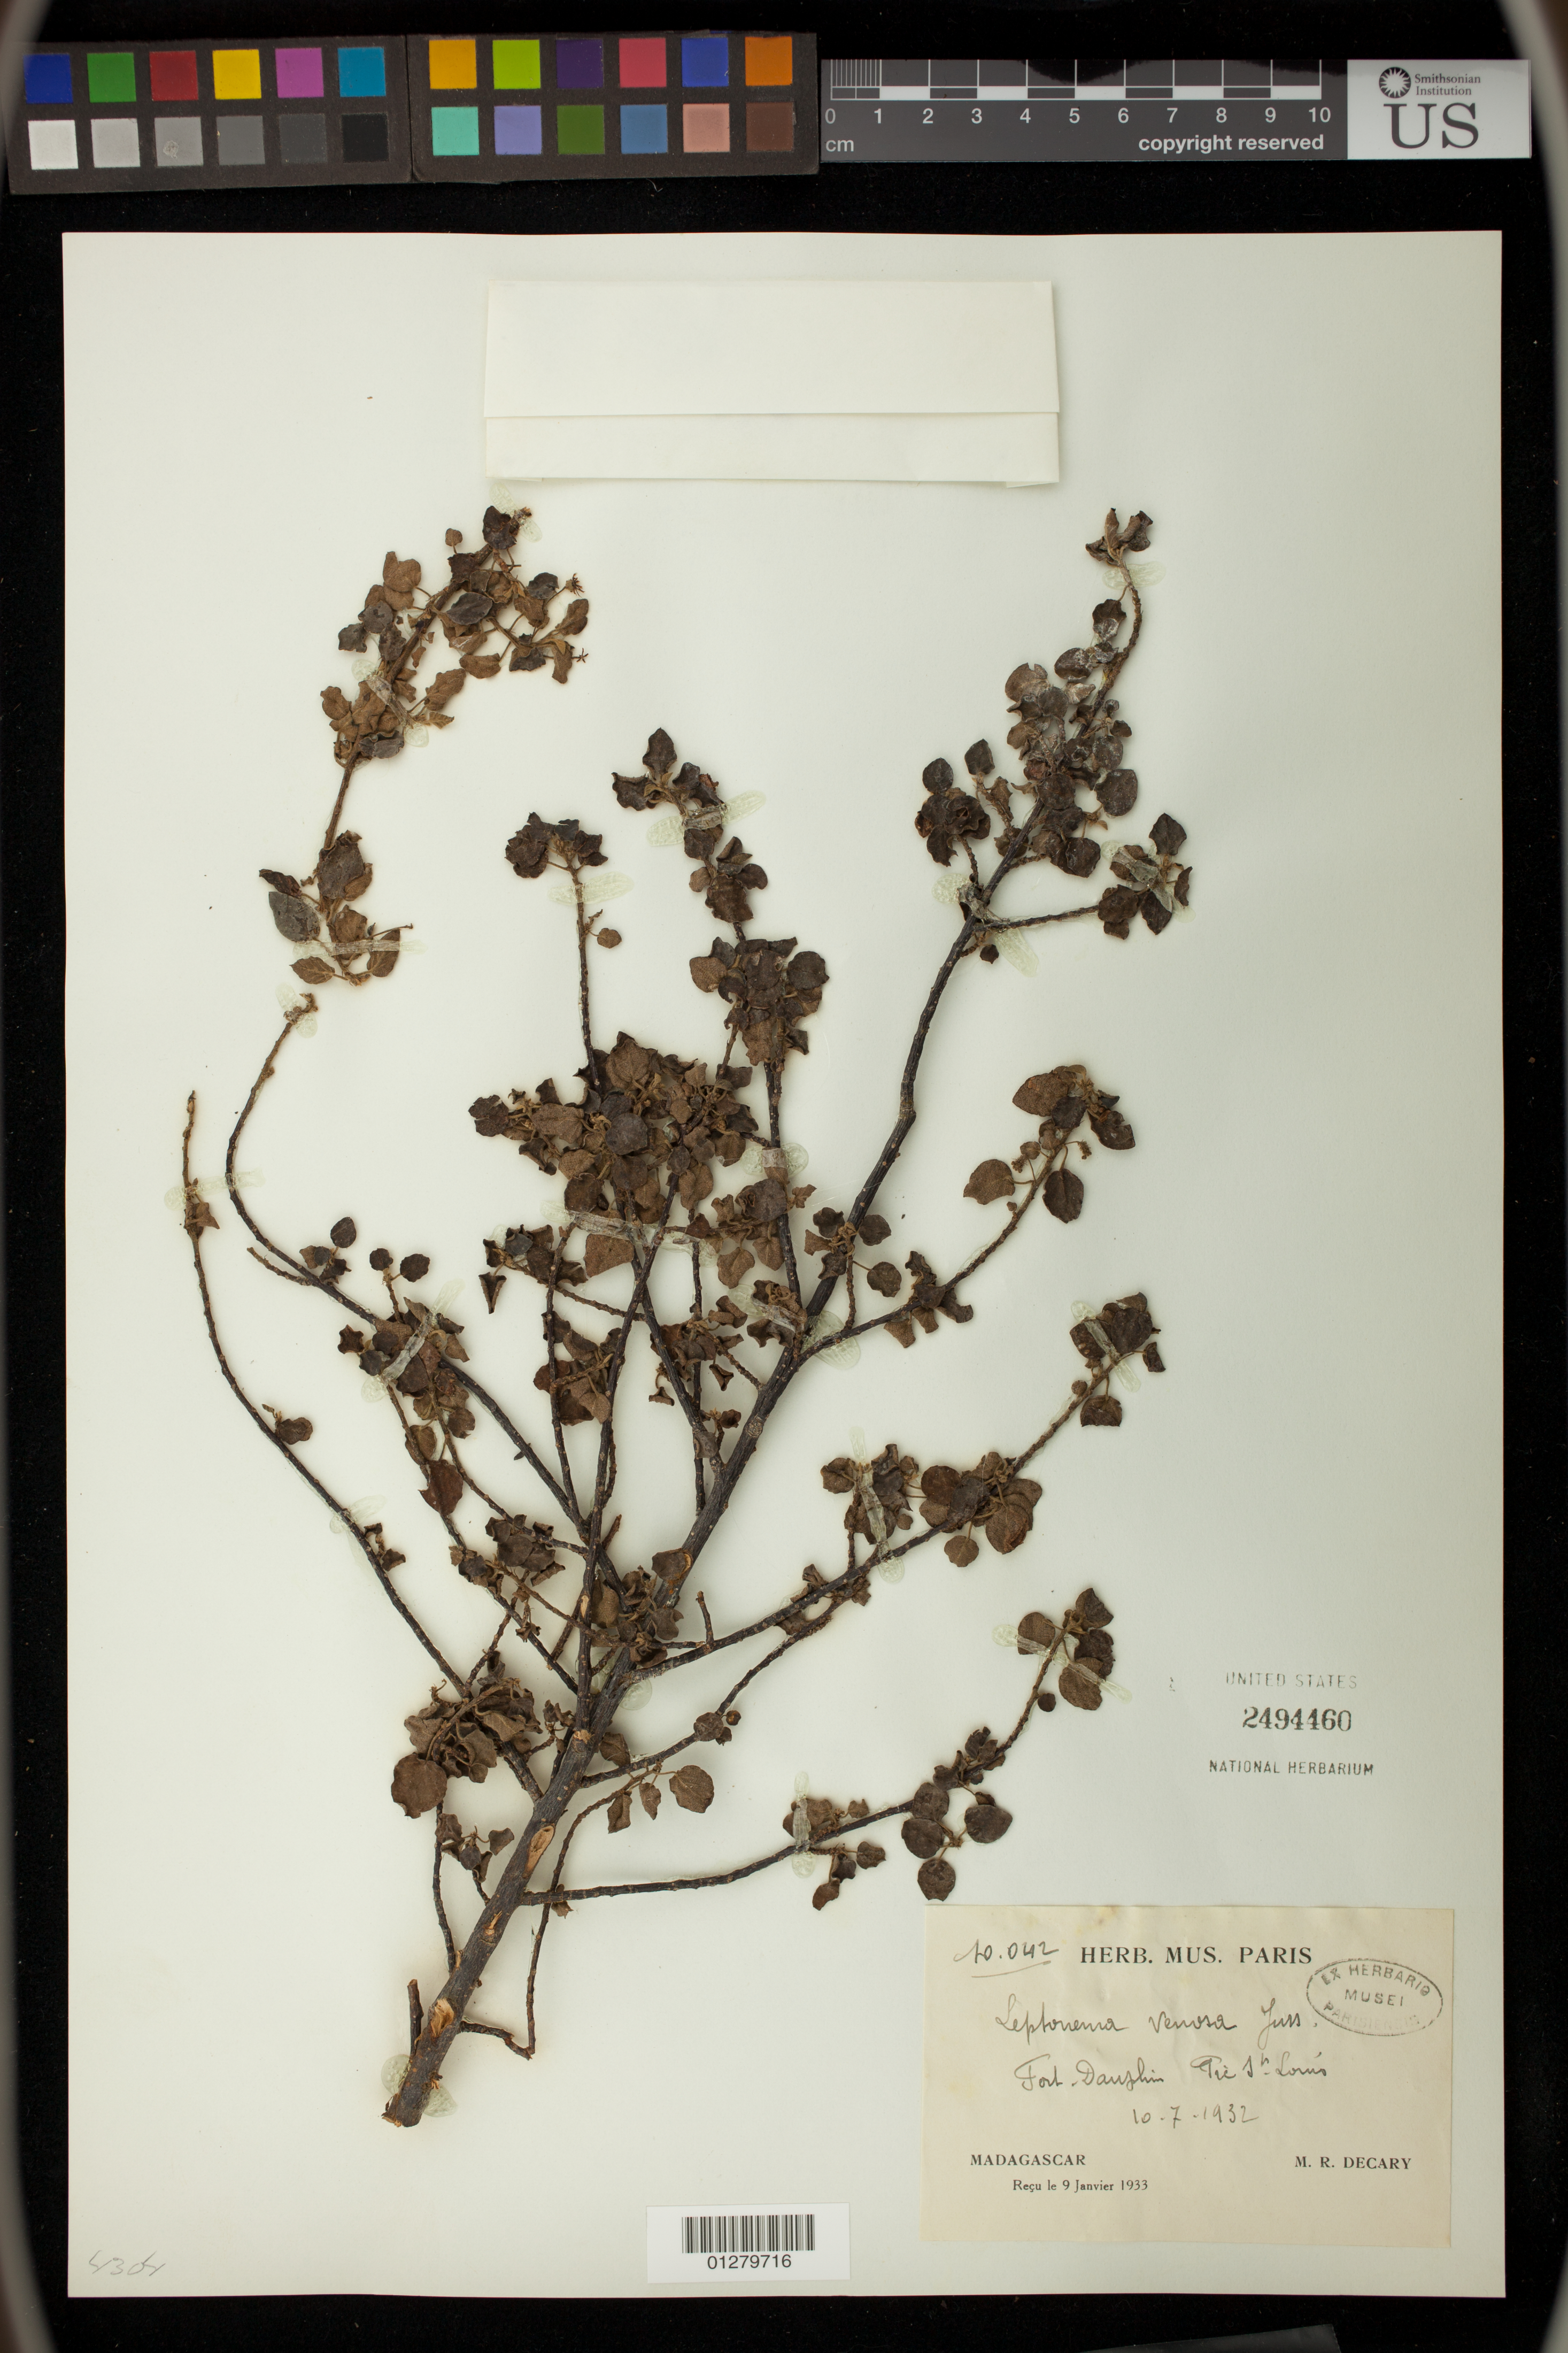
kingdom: Plantae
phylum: Tracheophyta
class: Magnoliopsida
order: Malpighiales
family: Phyllanthaceae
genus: Leptonema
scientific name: Leptonema venosum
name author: (Poir.) A. Juss.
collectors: R. Decary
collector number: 042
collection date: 1933-01-09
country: Madagascar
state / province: Anosy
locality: Fort. Dauphin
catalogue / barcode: US 2494460